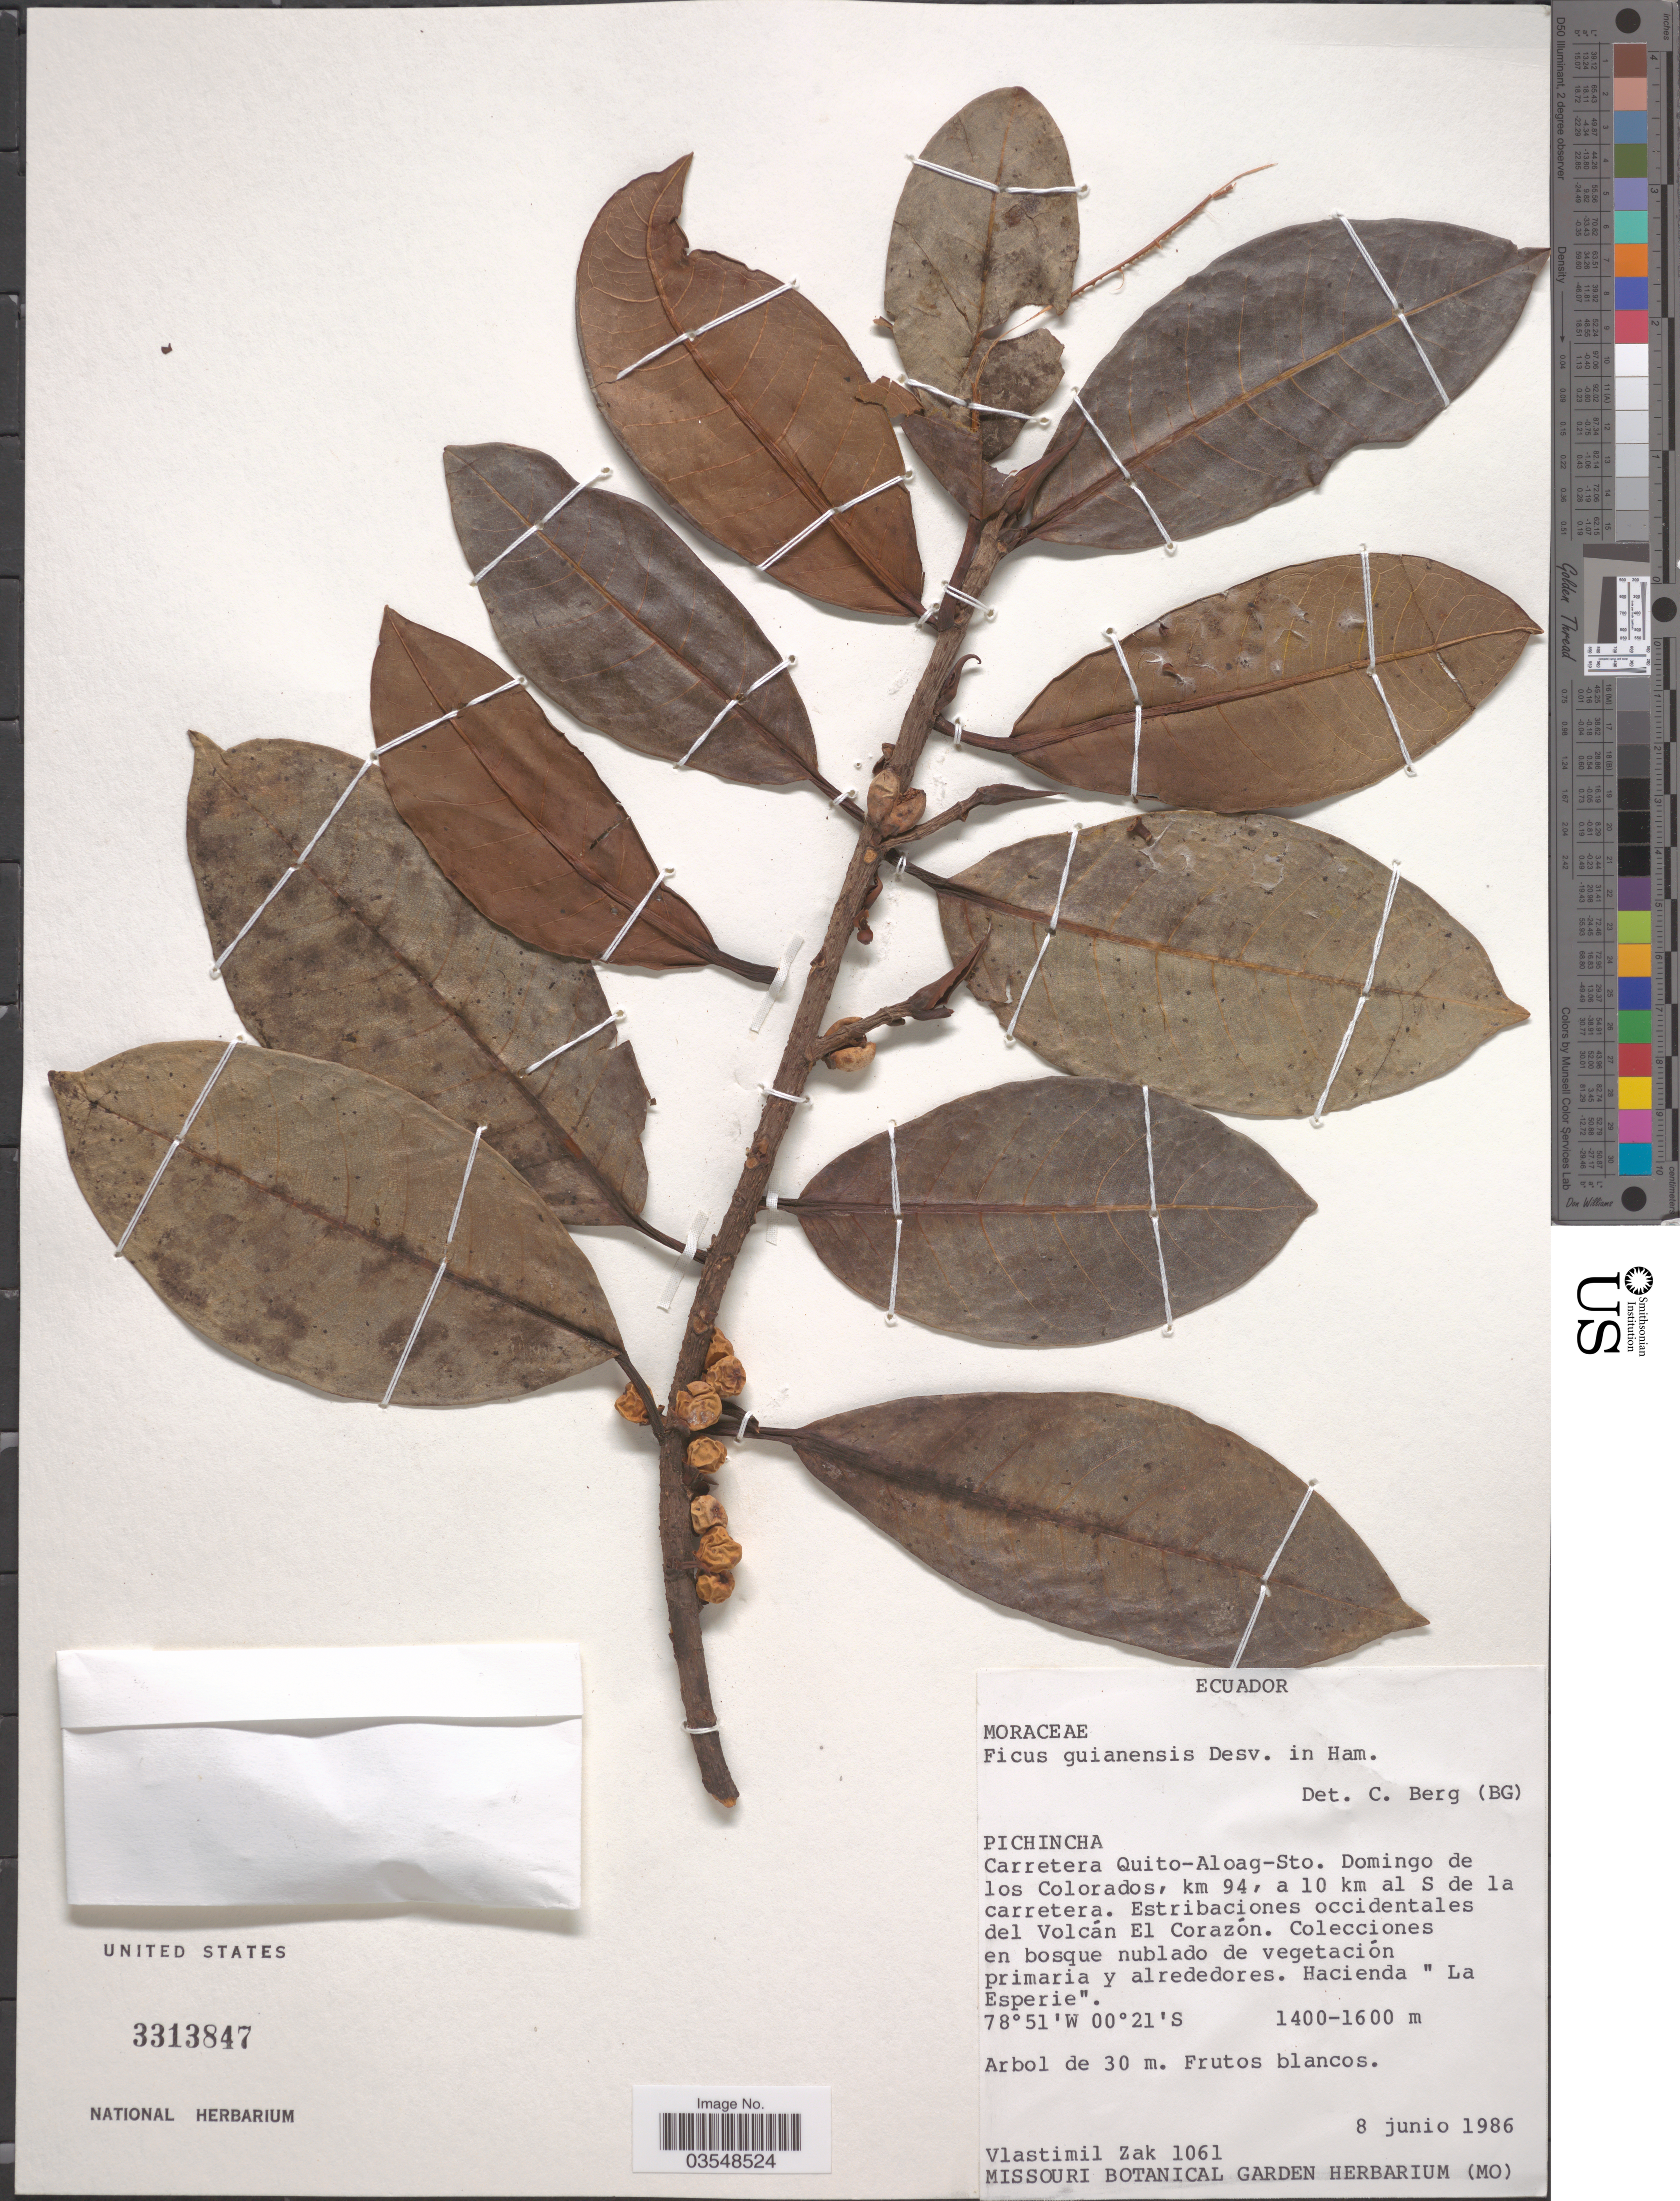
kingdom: Plantae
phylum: Tracheophyta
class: Magnoliopsida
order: Rosales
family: Moraceae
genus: Ficus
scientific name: Ficus guianensis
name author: Desv. ex Ham.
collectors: V. Zak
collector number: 1061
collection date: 1986-06-08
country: Ecuador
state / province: Pichincha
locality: Carretera Quito-Al oag-Sto. Domingo de los Colorados, km 94, a 10 km al S de la carretera. Estribaciones occidentales del Volcán El Corazón. Hacienda "La Esperie".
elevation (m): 1400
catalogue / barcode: US 3313847